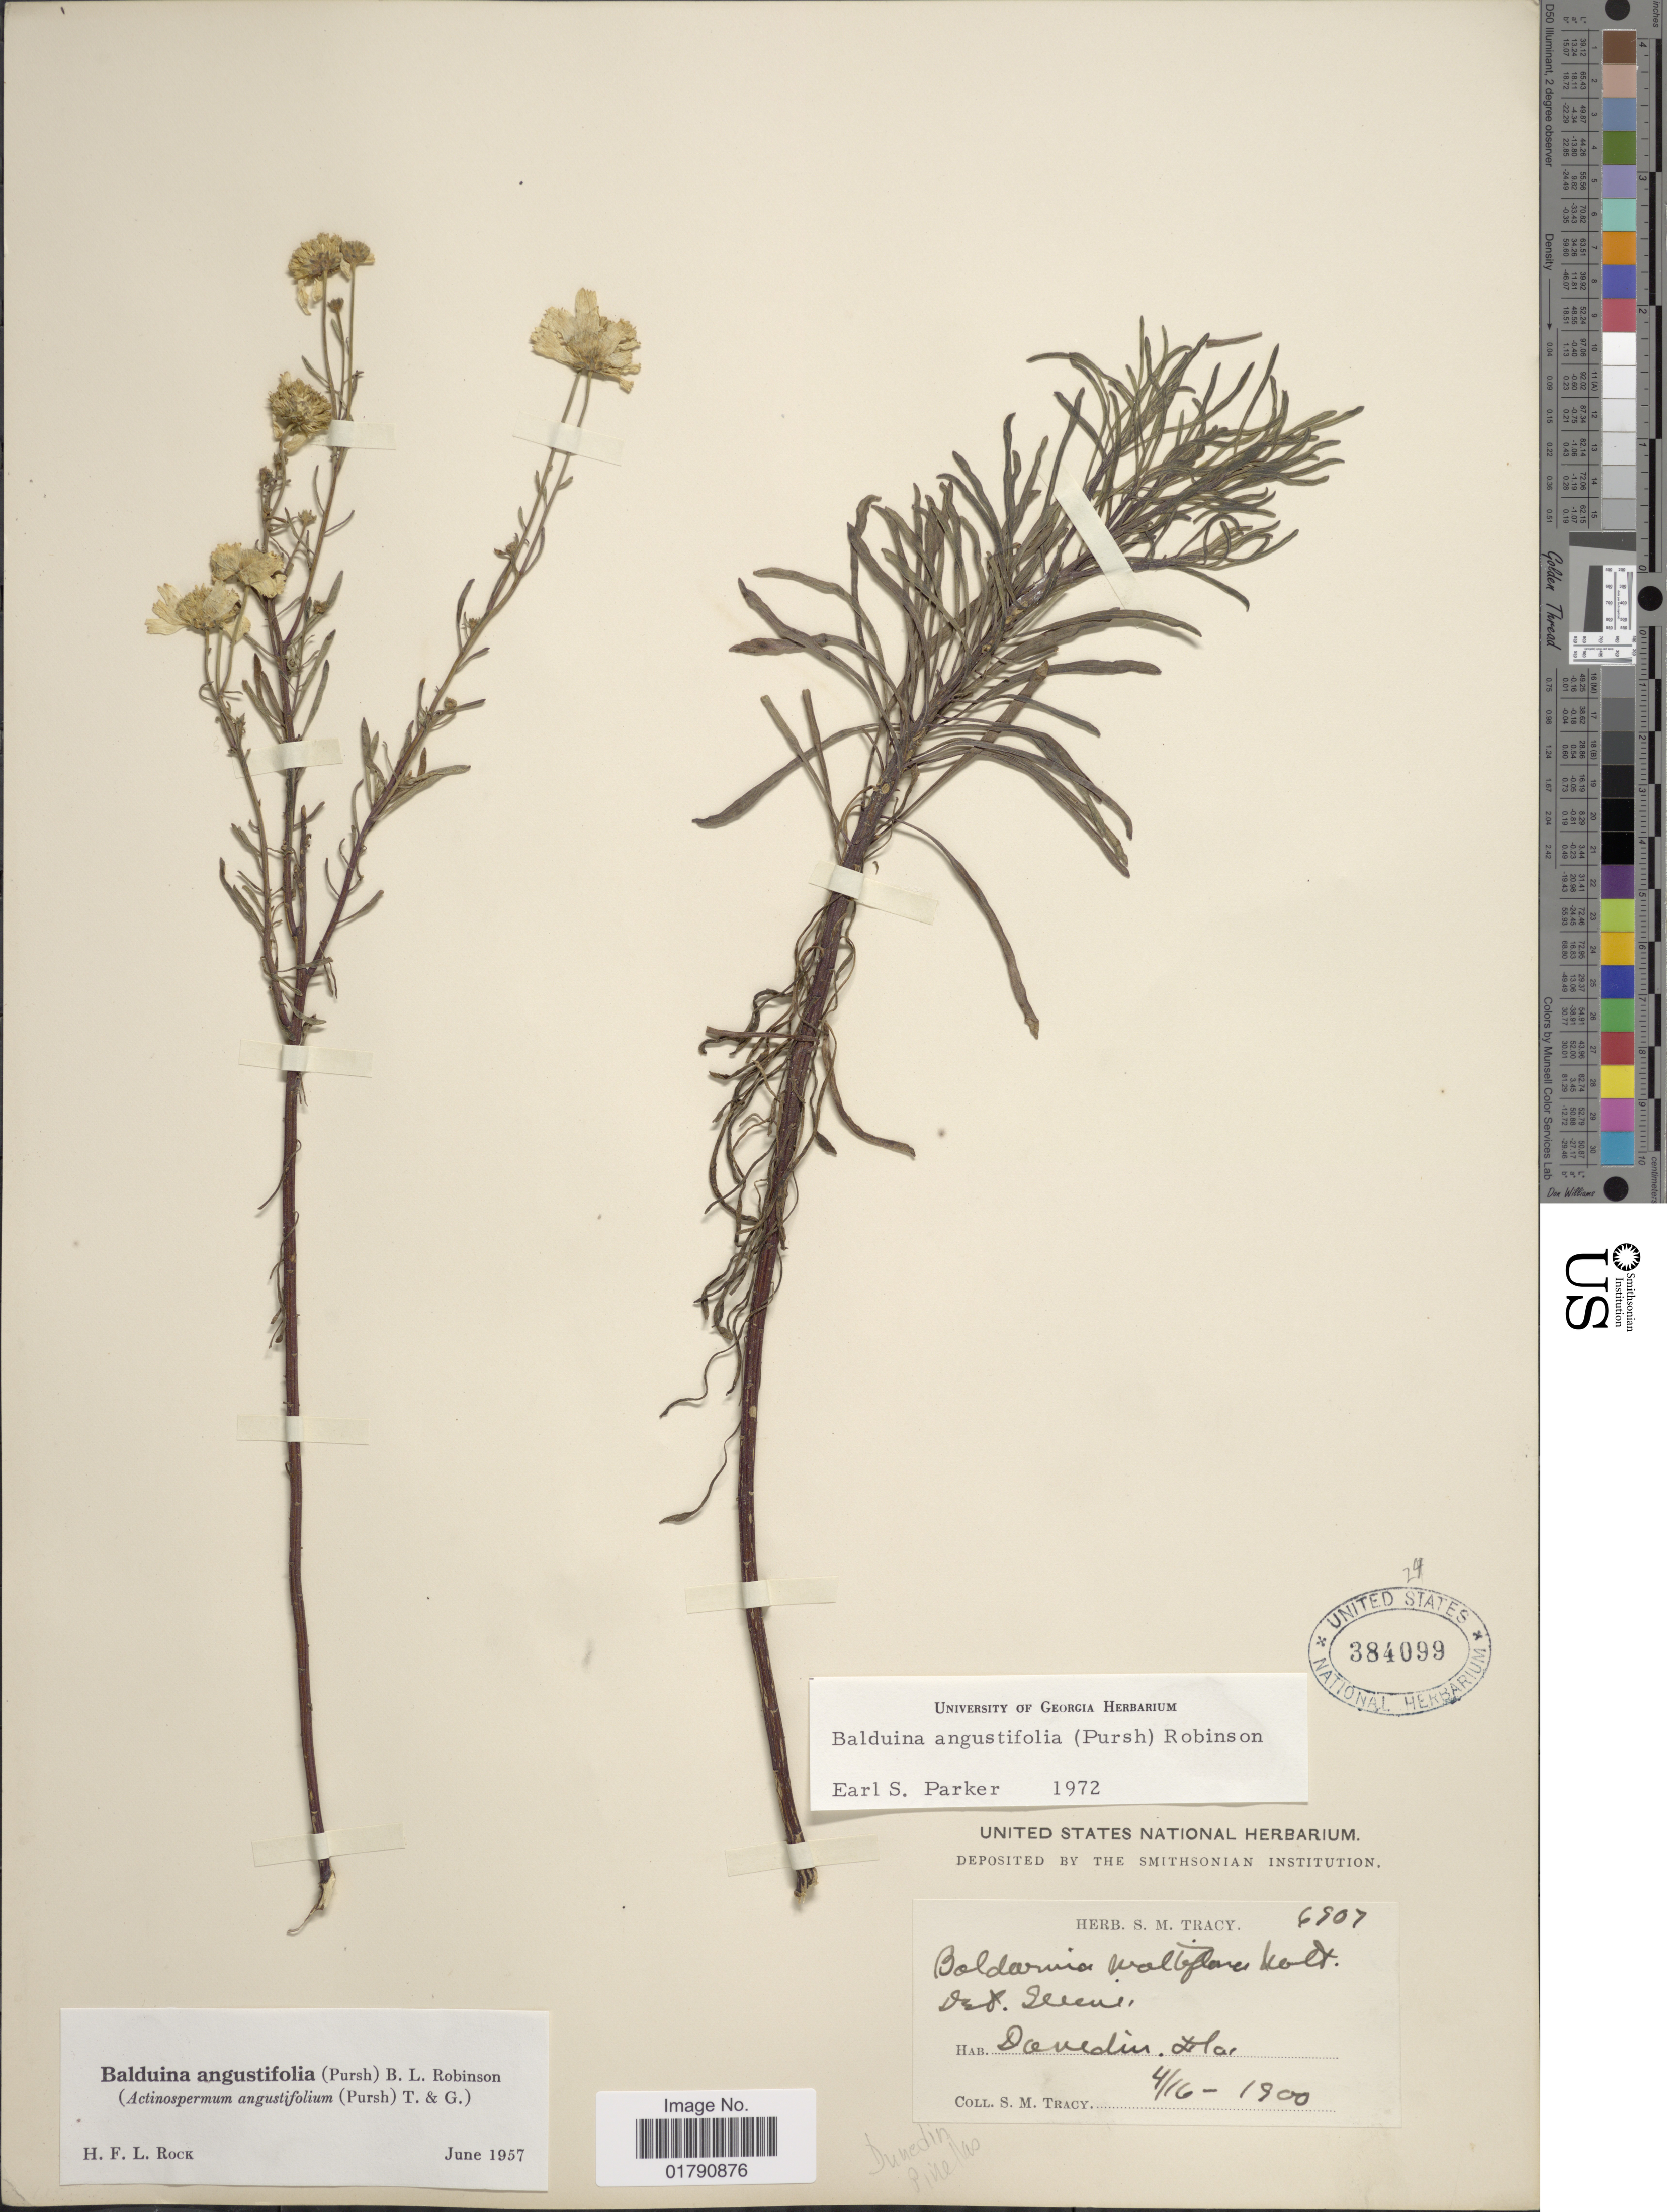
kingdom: Plantae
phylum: Tracheophyta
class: Magnoliopsida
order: Asterales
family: Asteraceae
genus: Balduina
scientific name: Balduina angustifolia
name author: (Pursh) B.L. Rob.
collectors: S. M. Tracy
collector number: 6907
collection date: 1900-04-16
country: United States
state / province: Florida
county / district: Pinellas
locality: Dunedin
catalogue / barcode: US 384099